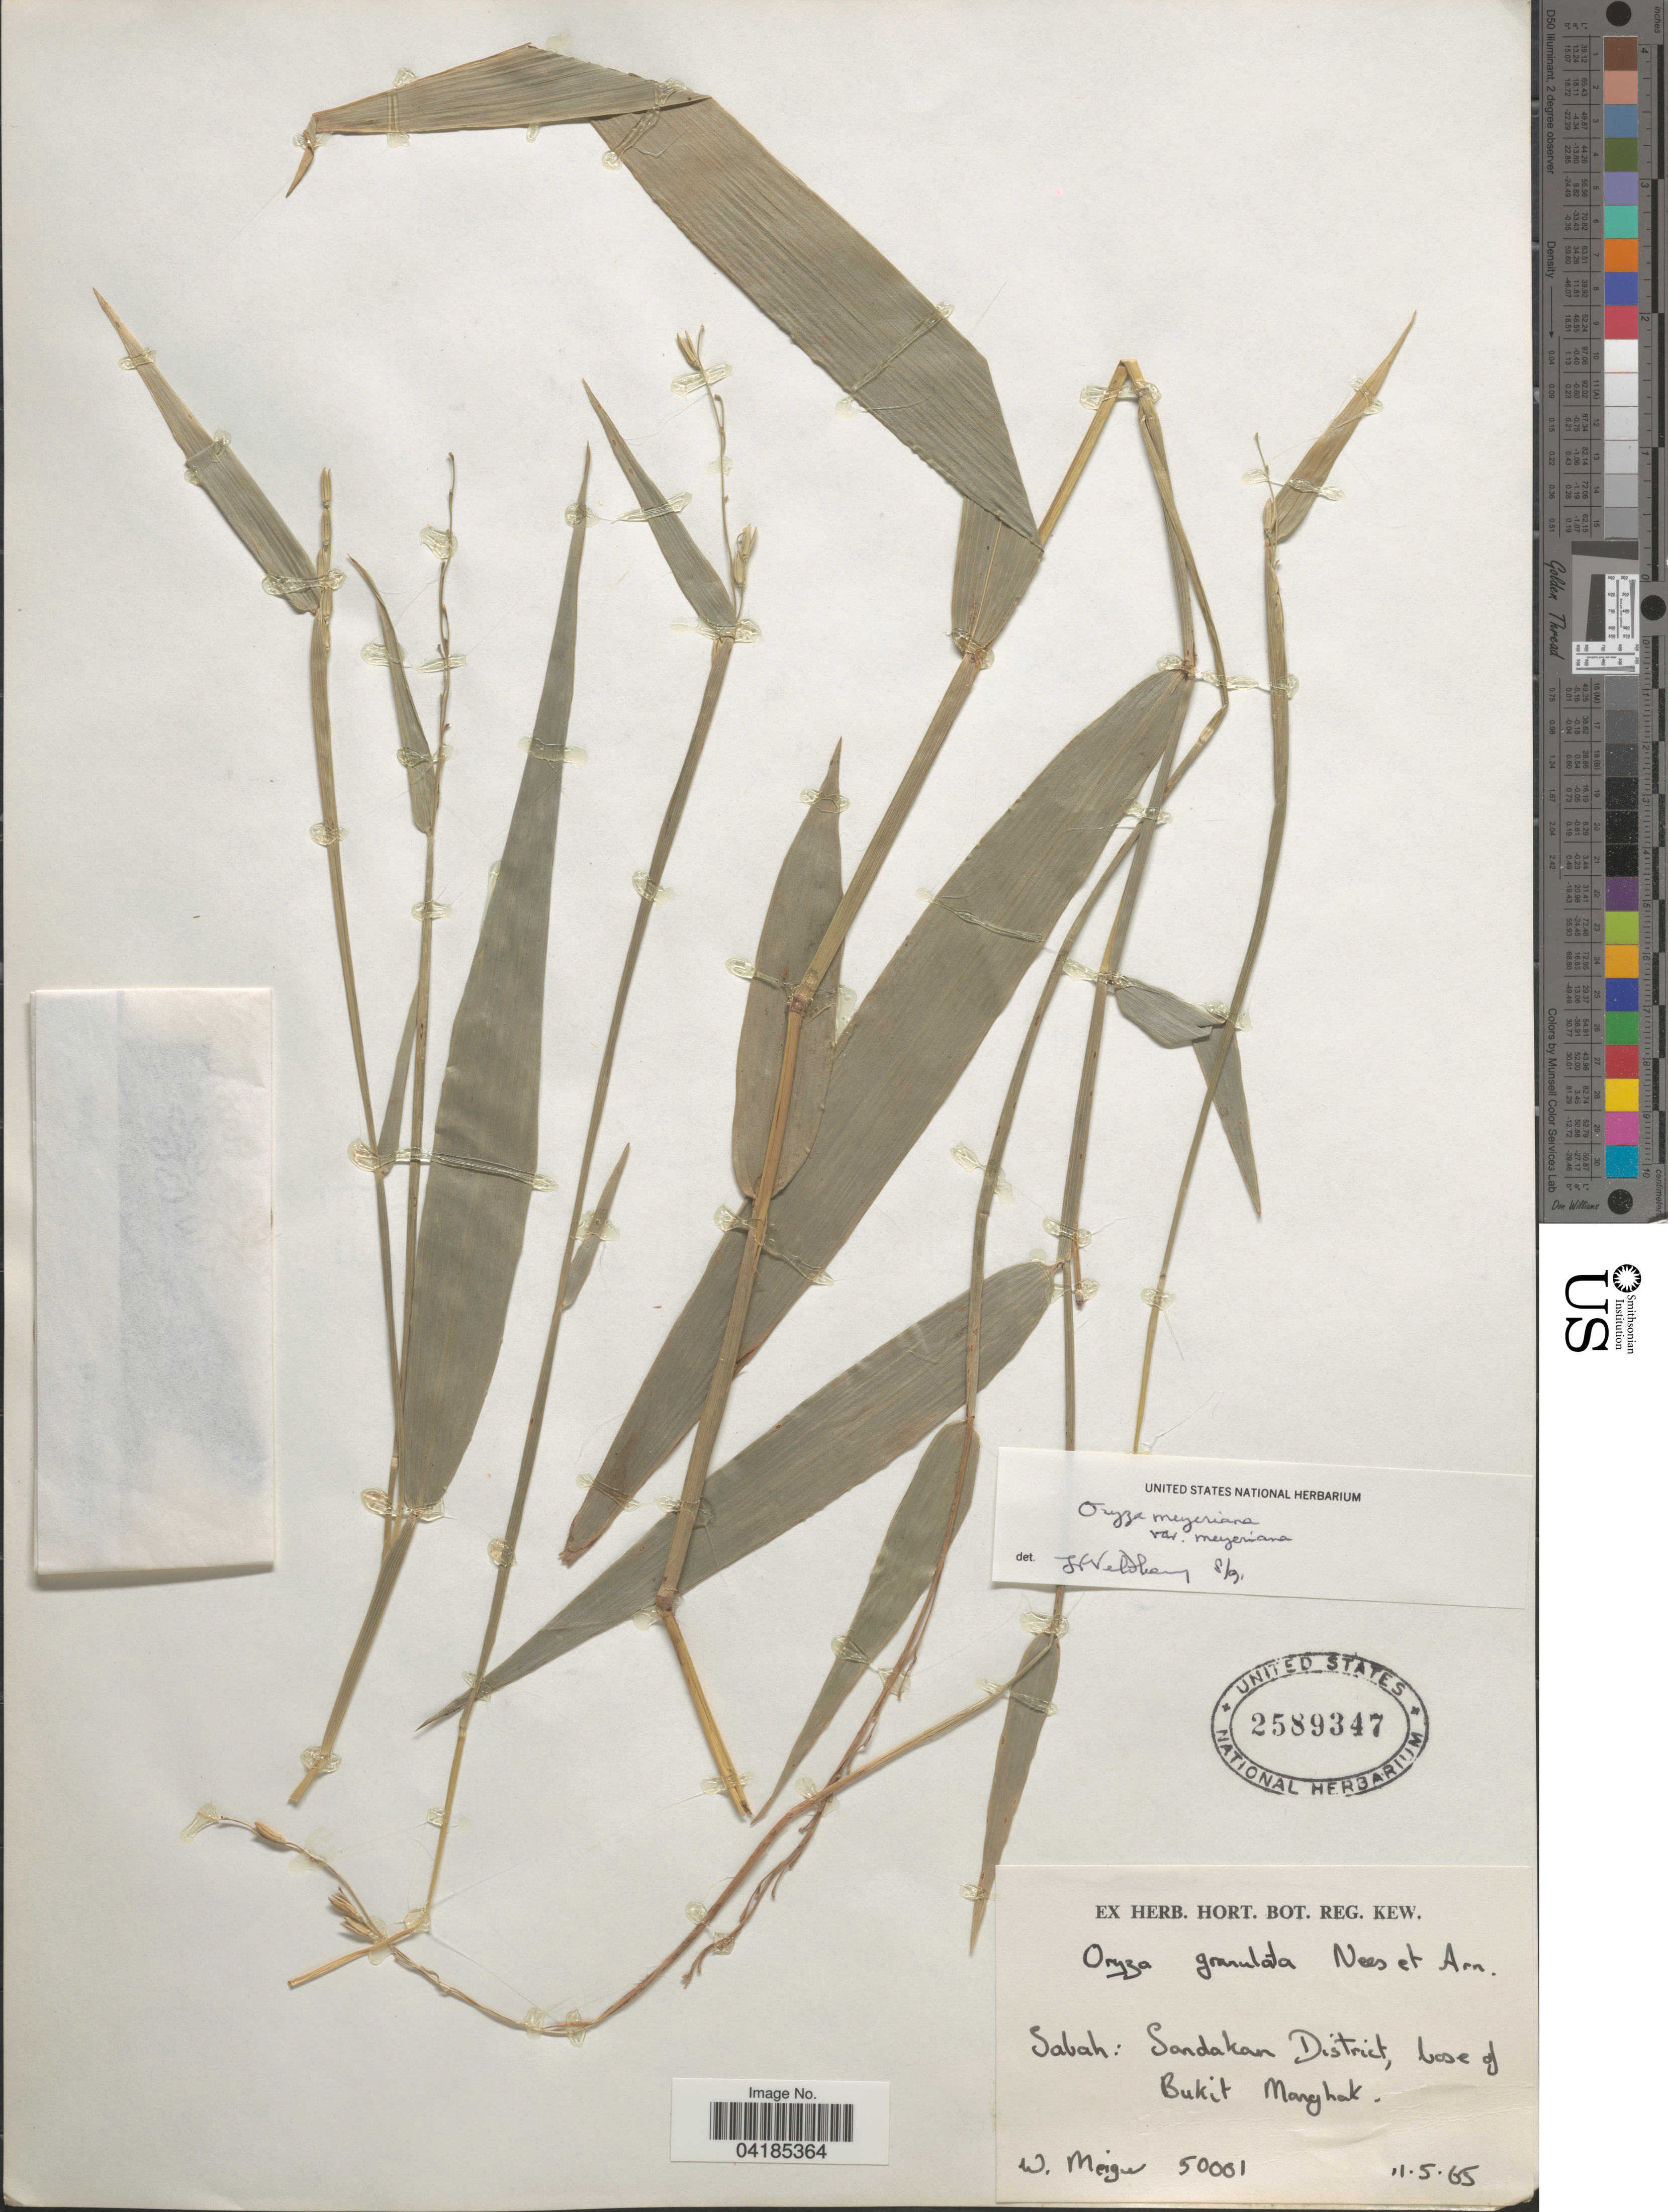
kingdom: Plantae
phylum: Tracheophyta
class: Liliopsida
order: Poales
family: Poaceae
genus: Oryza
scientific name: Oryza meyeriana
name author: (Zoll. & Mor.) Baill.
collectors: W. Meigen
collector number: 50001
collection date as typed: Transcribed d/m/y: 11/5/65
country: Malaysia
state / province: Sabah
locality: Sandakan District, base of Bukit Manghak.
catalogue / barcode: US 2589347